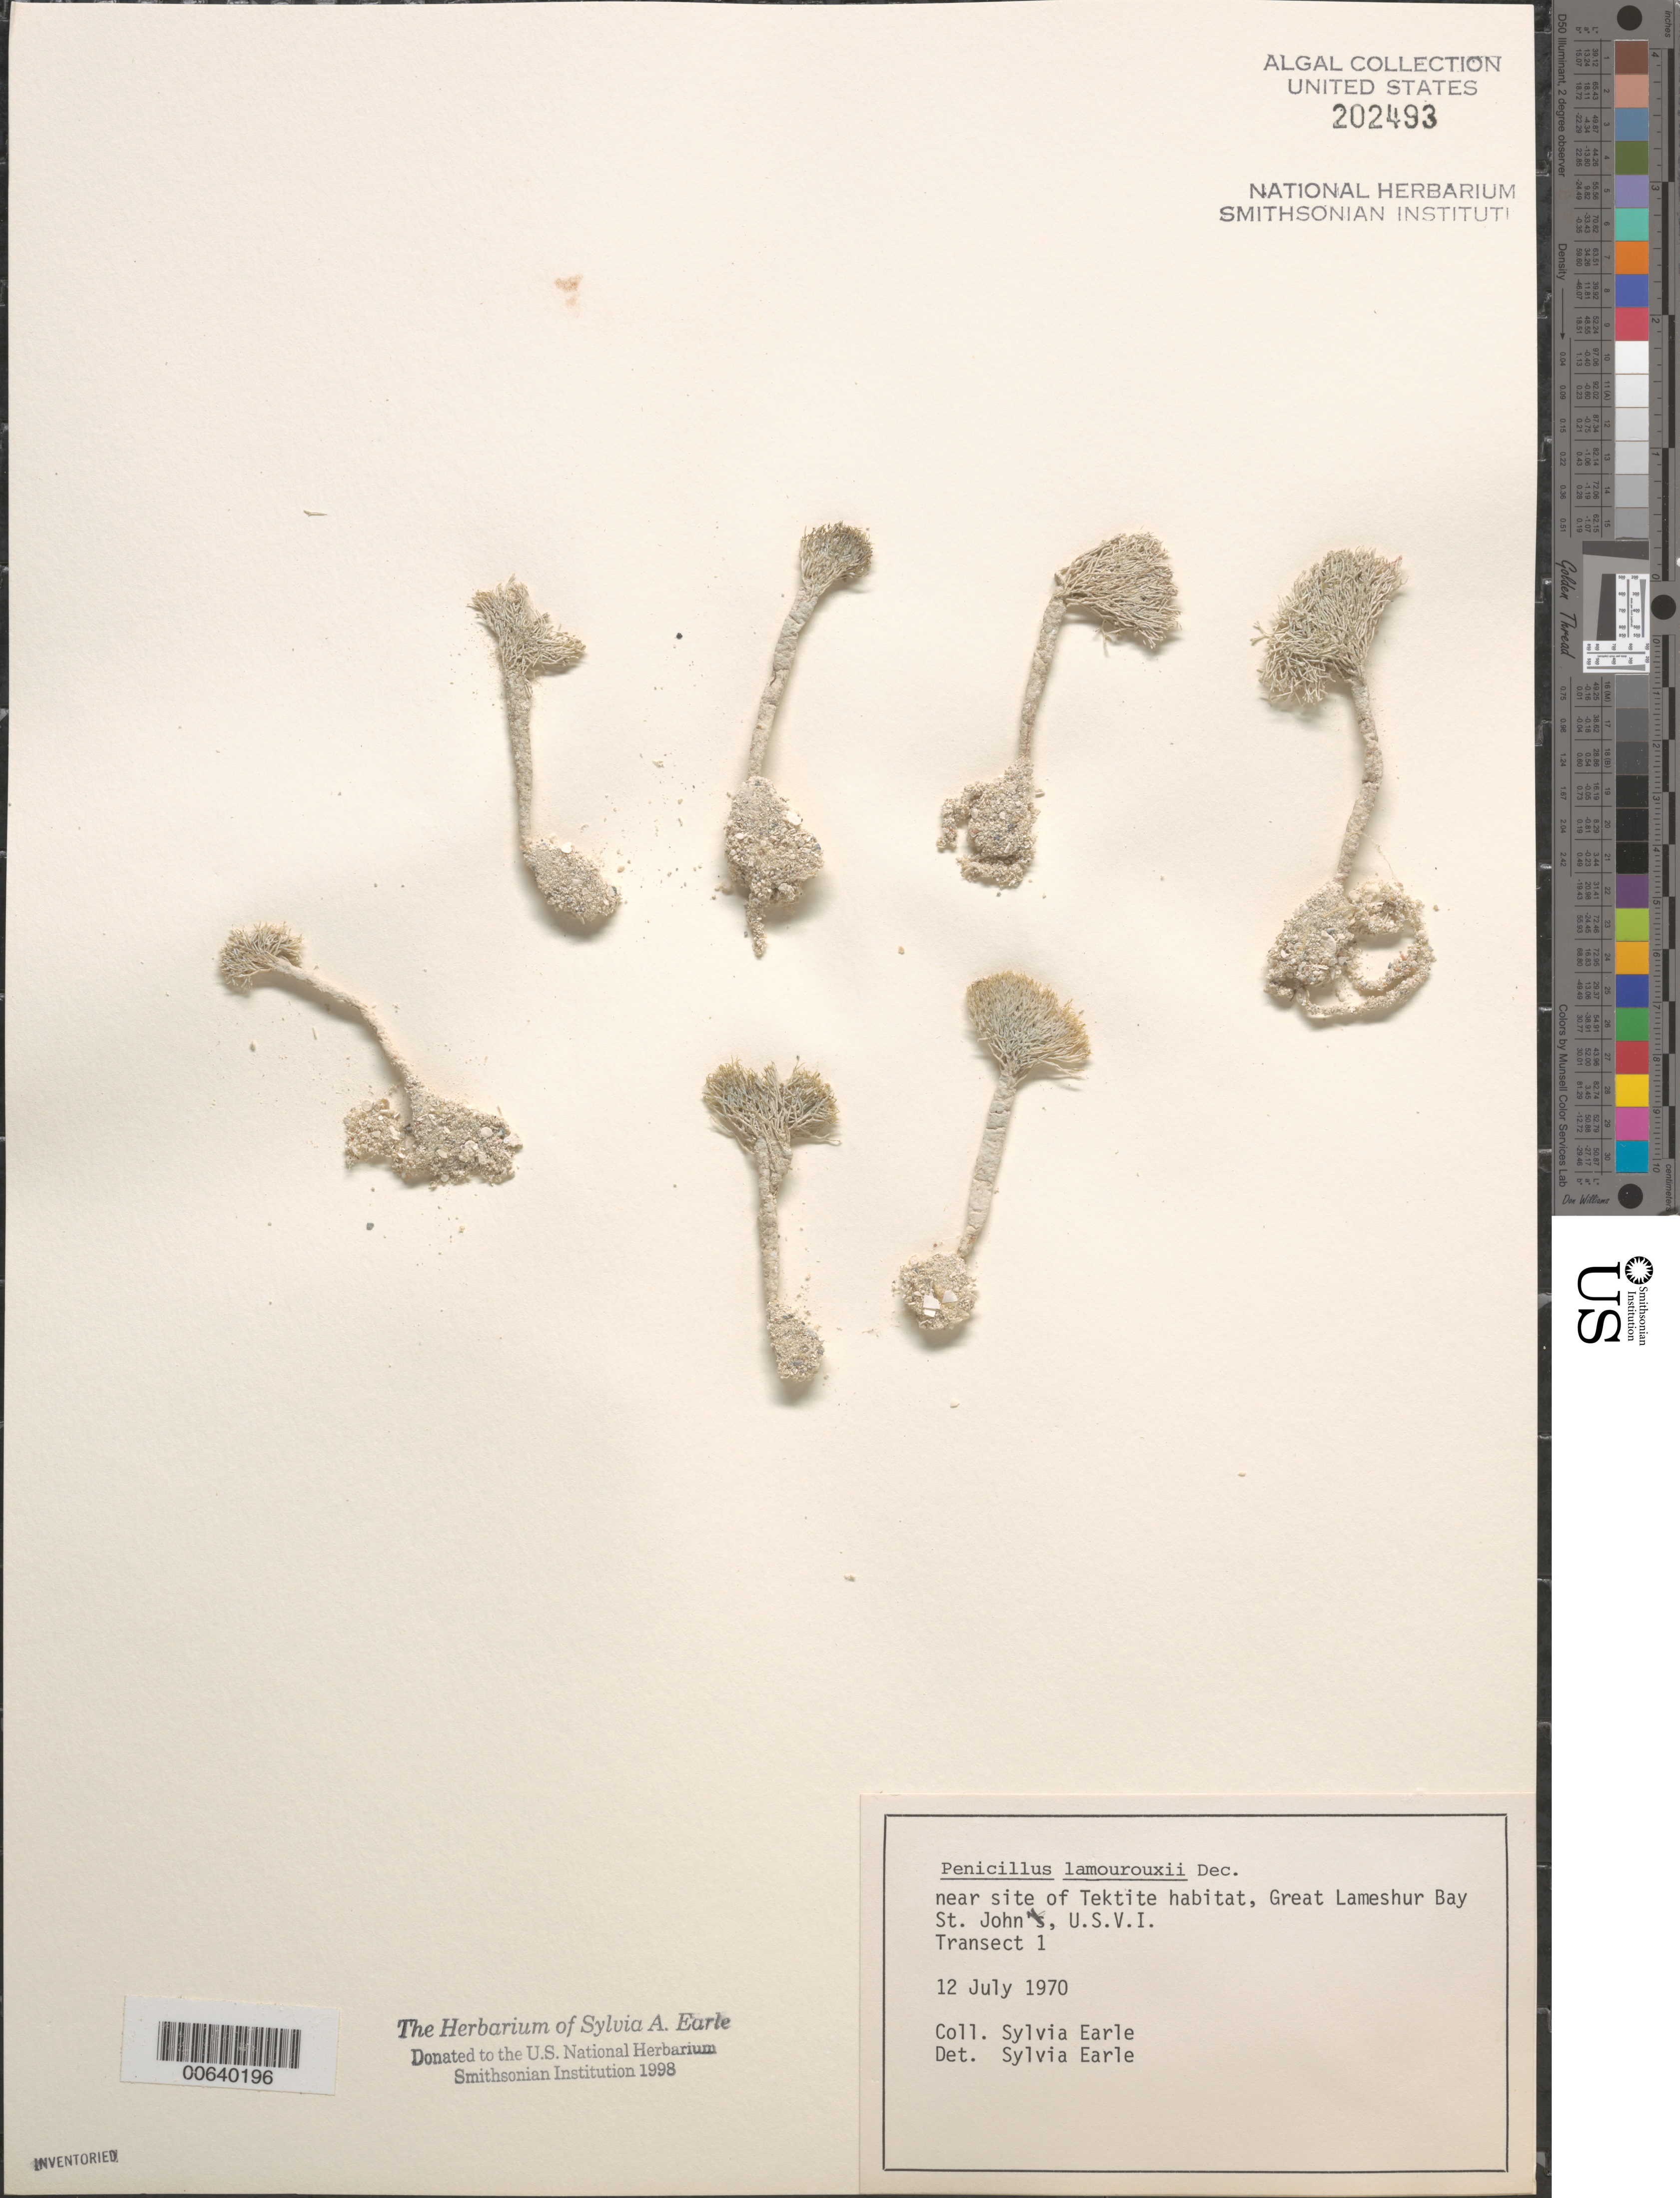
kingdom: Plantae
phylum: Chlorophyta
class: Ulvophyceae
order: Bryopsidales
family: Udoteaceae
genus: Penicillus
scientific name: Penicillus lamourouxii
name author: Decne.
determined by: Earle, S. A.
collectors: S. A. Earle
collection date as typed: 12 Jul 1970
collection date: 1970-07-12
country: U.S. Virgin Islands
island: St. John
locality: Great Lameshur Bay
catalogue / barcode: US 202493